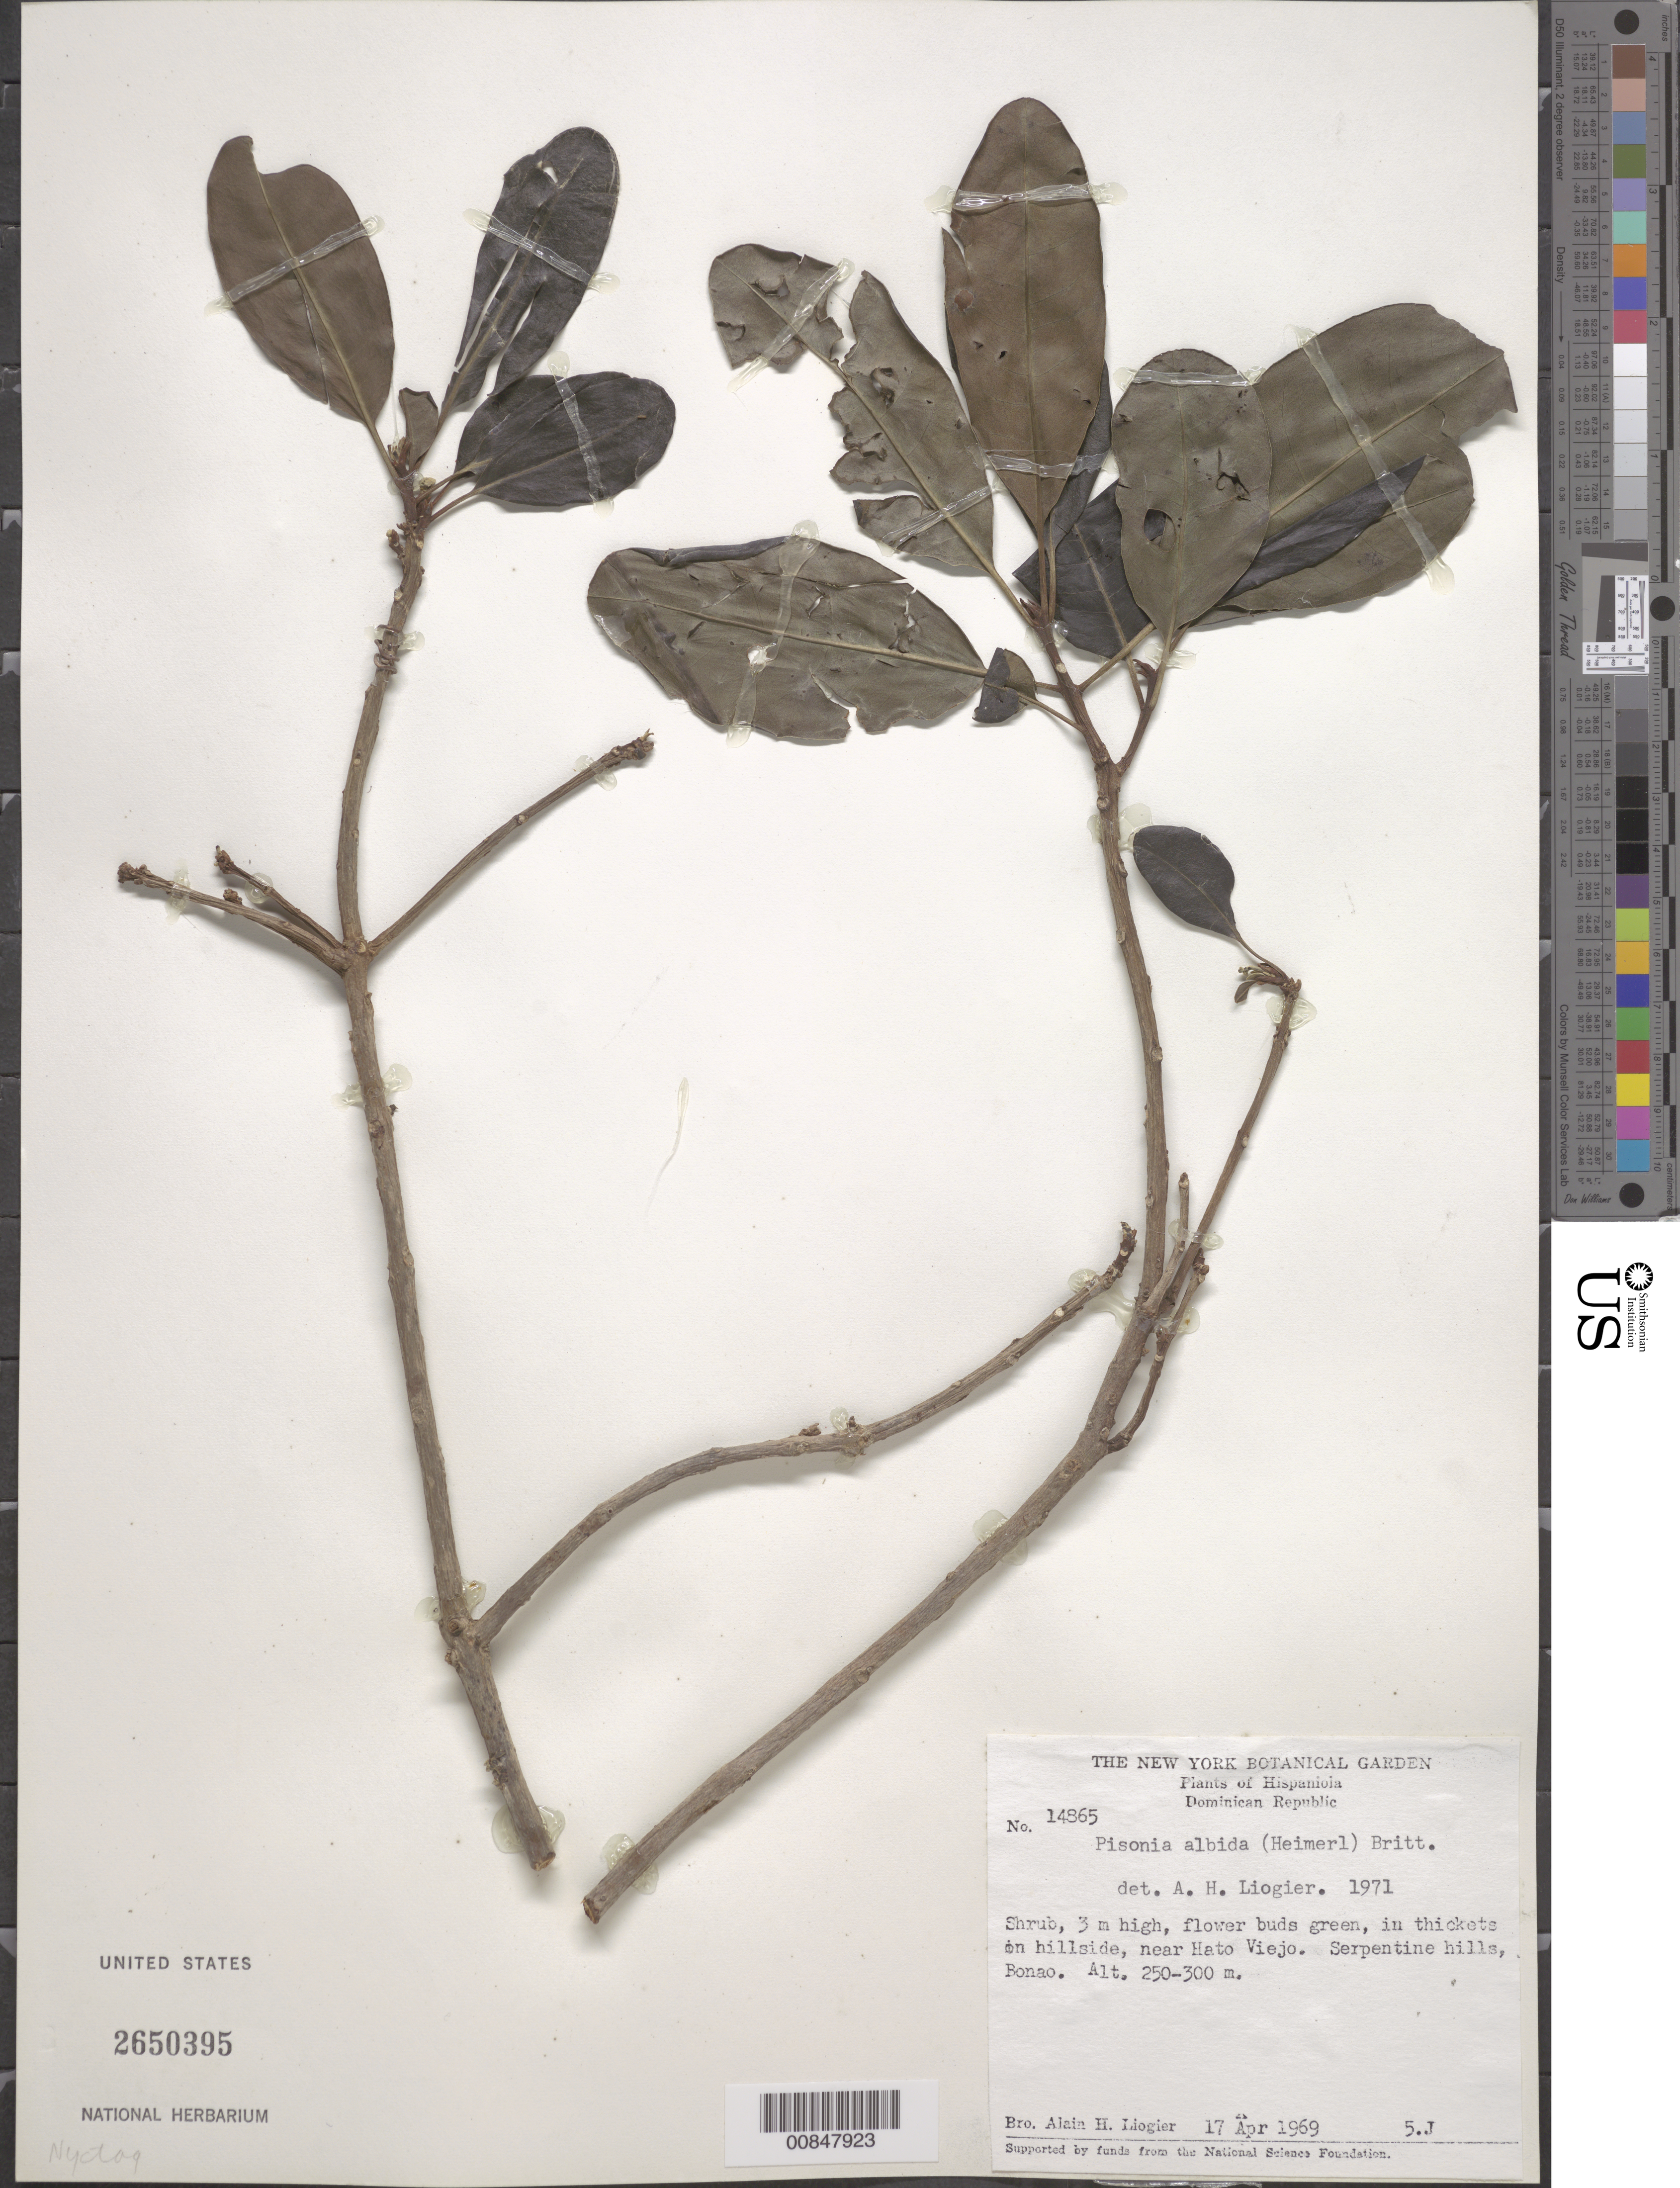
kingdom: Plantae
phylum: Tracheophyta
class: Magnoliopsida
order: Caryophyllales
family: Nyctaginaceae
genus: Pisonia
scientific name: Pisonia albida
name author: (Heimerl) Britton ex Standl.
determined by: Liogier, Alain H.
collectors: A. H. Liogier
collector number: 14865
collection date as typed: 17 Apr 1969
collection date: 1969-04-17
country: Dominican Republic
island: Hispaniola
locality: Near Hato Viejo. Serpentine hills, Bonao.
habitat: In thickets on hillside. Serpentine hills.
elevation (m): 250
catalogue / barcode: US 2650395